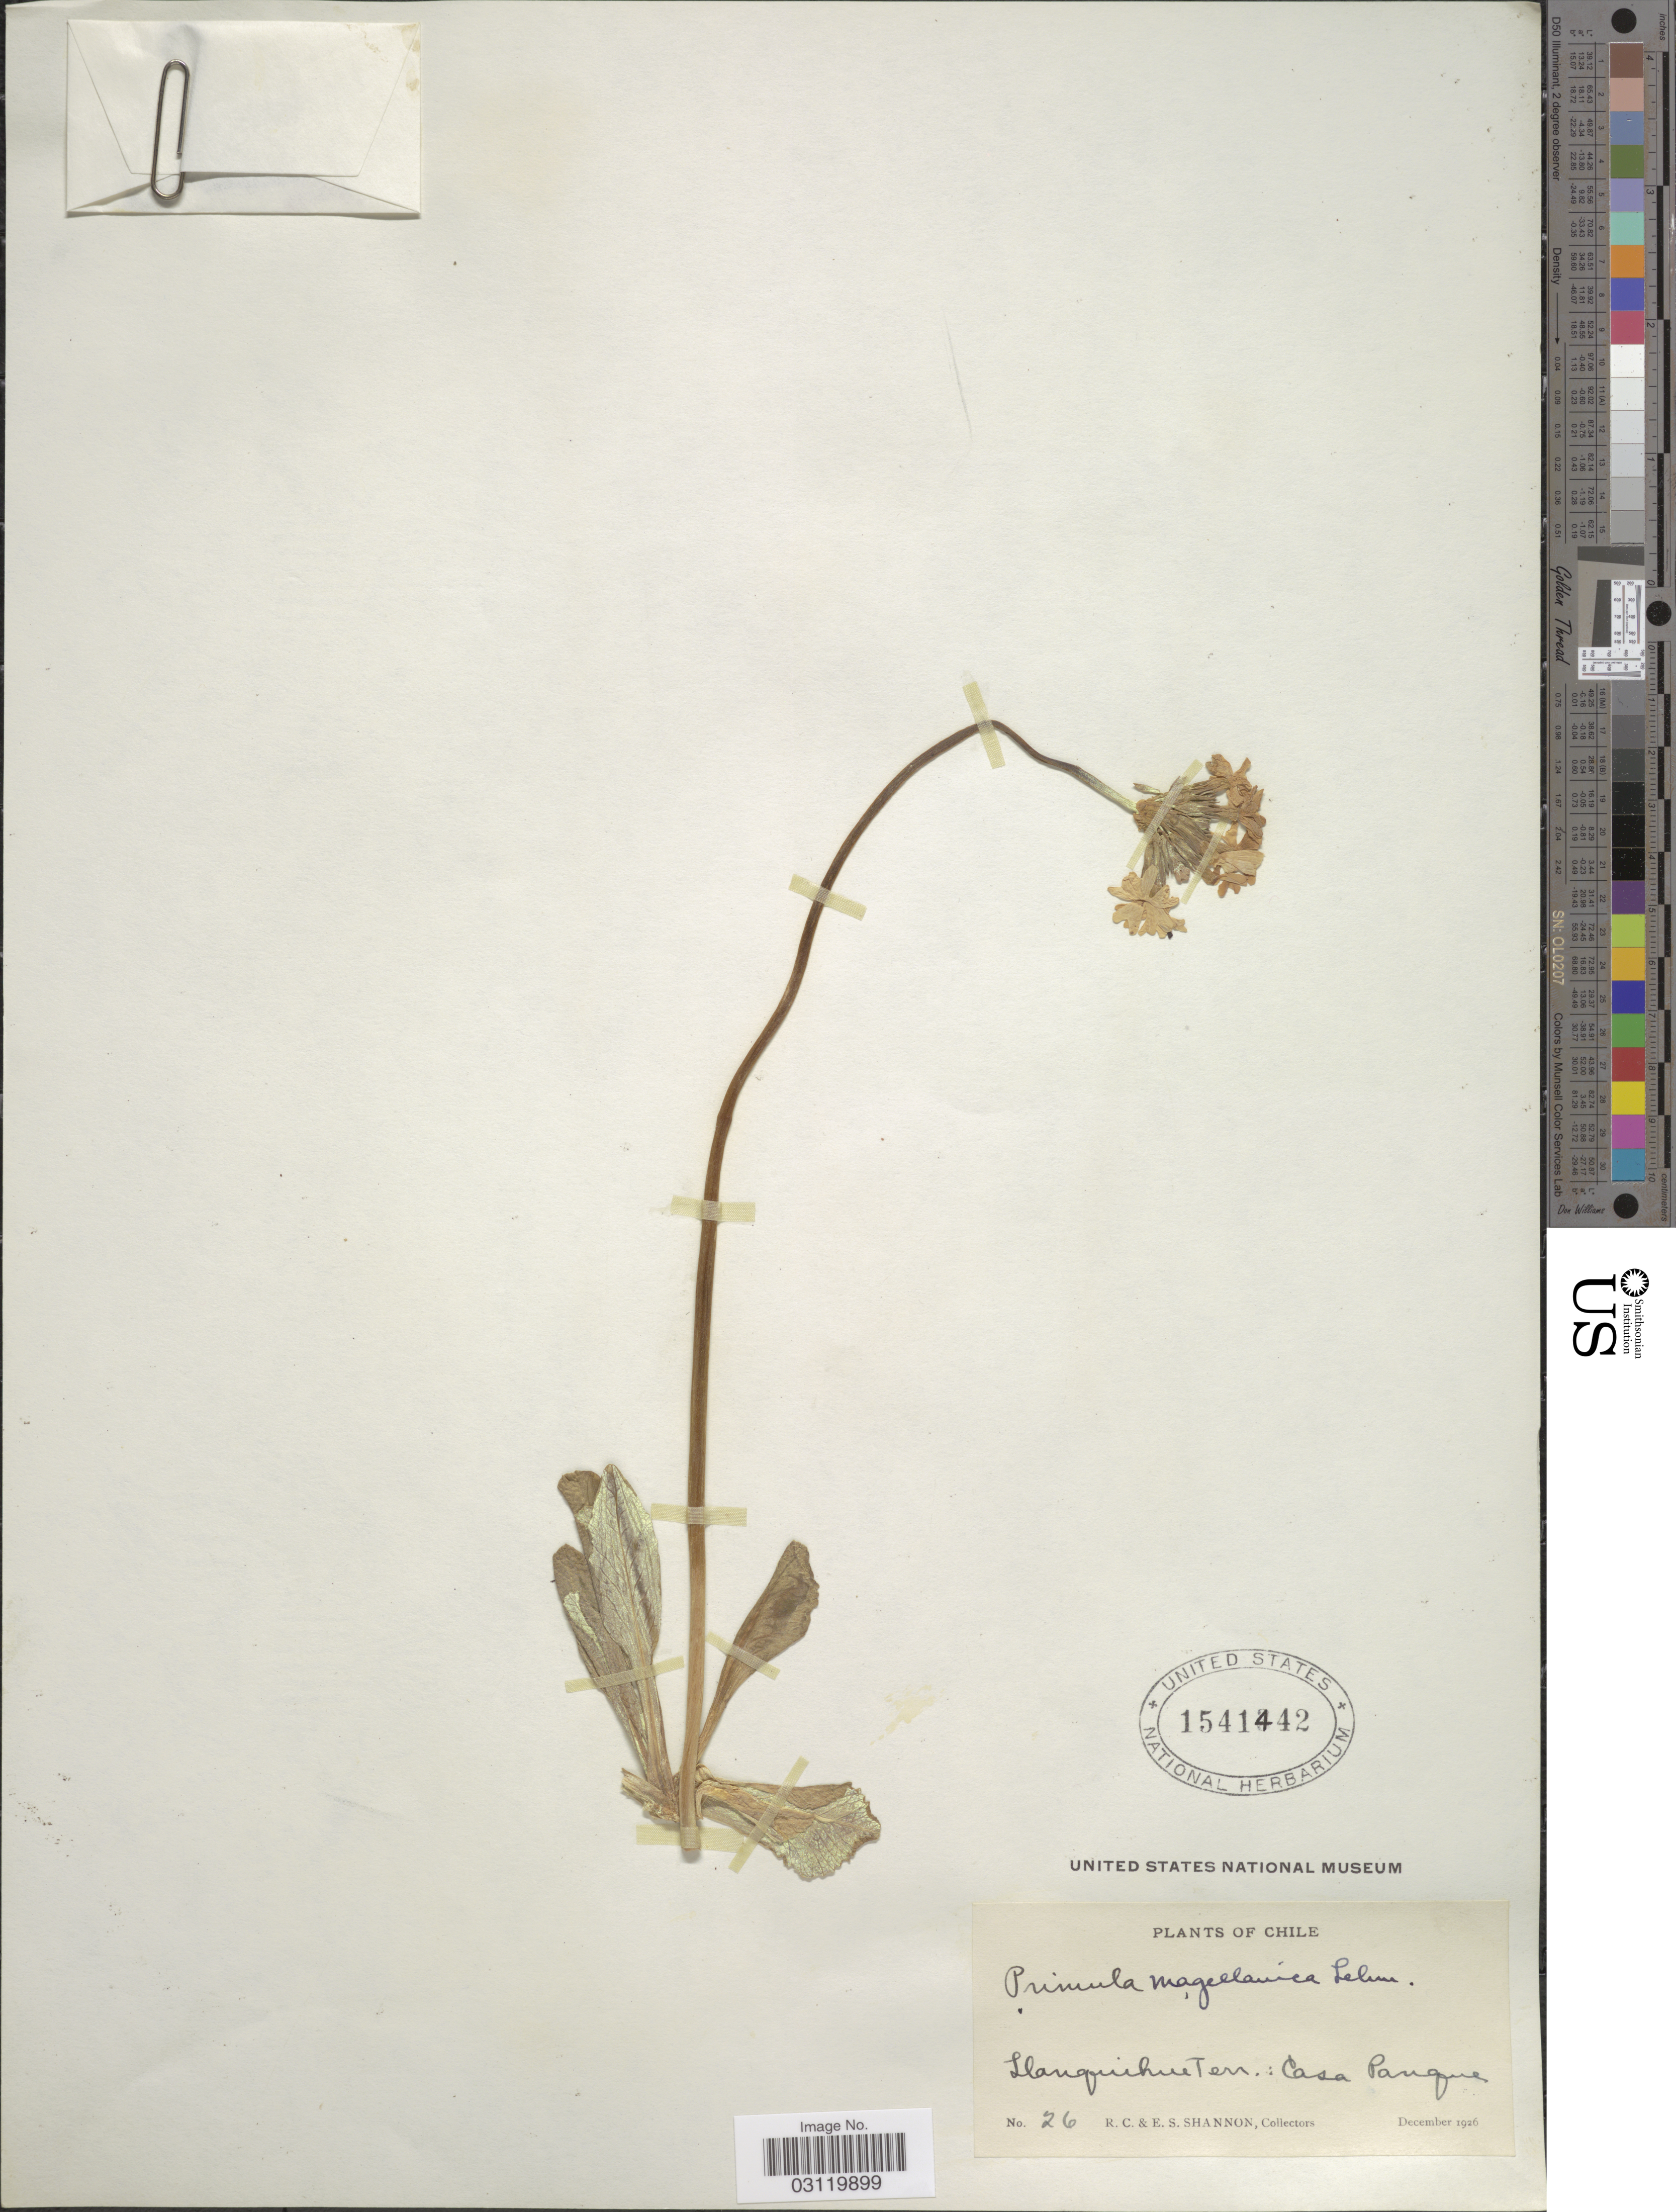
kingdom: Plantae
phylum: Tracheophyta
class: Magnoliopsida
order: Ericales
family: Primulaceae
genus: Primula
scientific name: Primula magellanica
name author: Lehm.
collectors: R. Shannon & E. Shannon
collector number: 26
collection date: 1926-12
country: Chile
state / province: Los Lagos (X)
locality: Llanquihue terr: Casa Parque.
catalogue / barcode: US 1541442